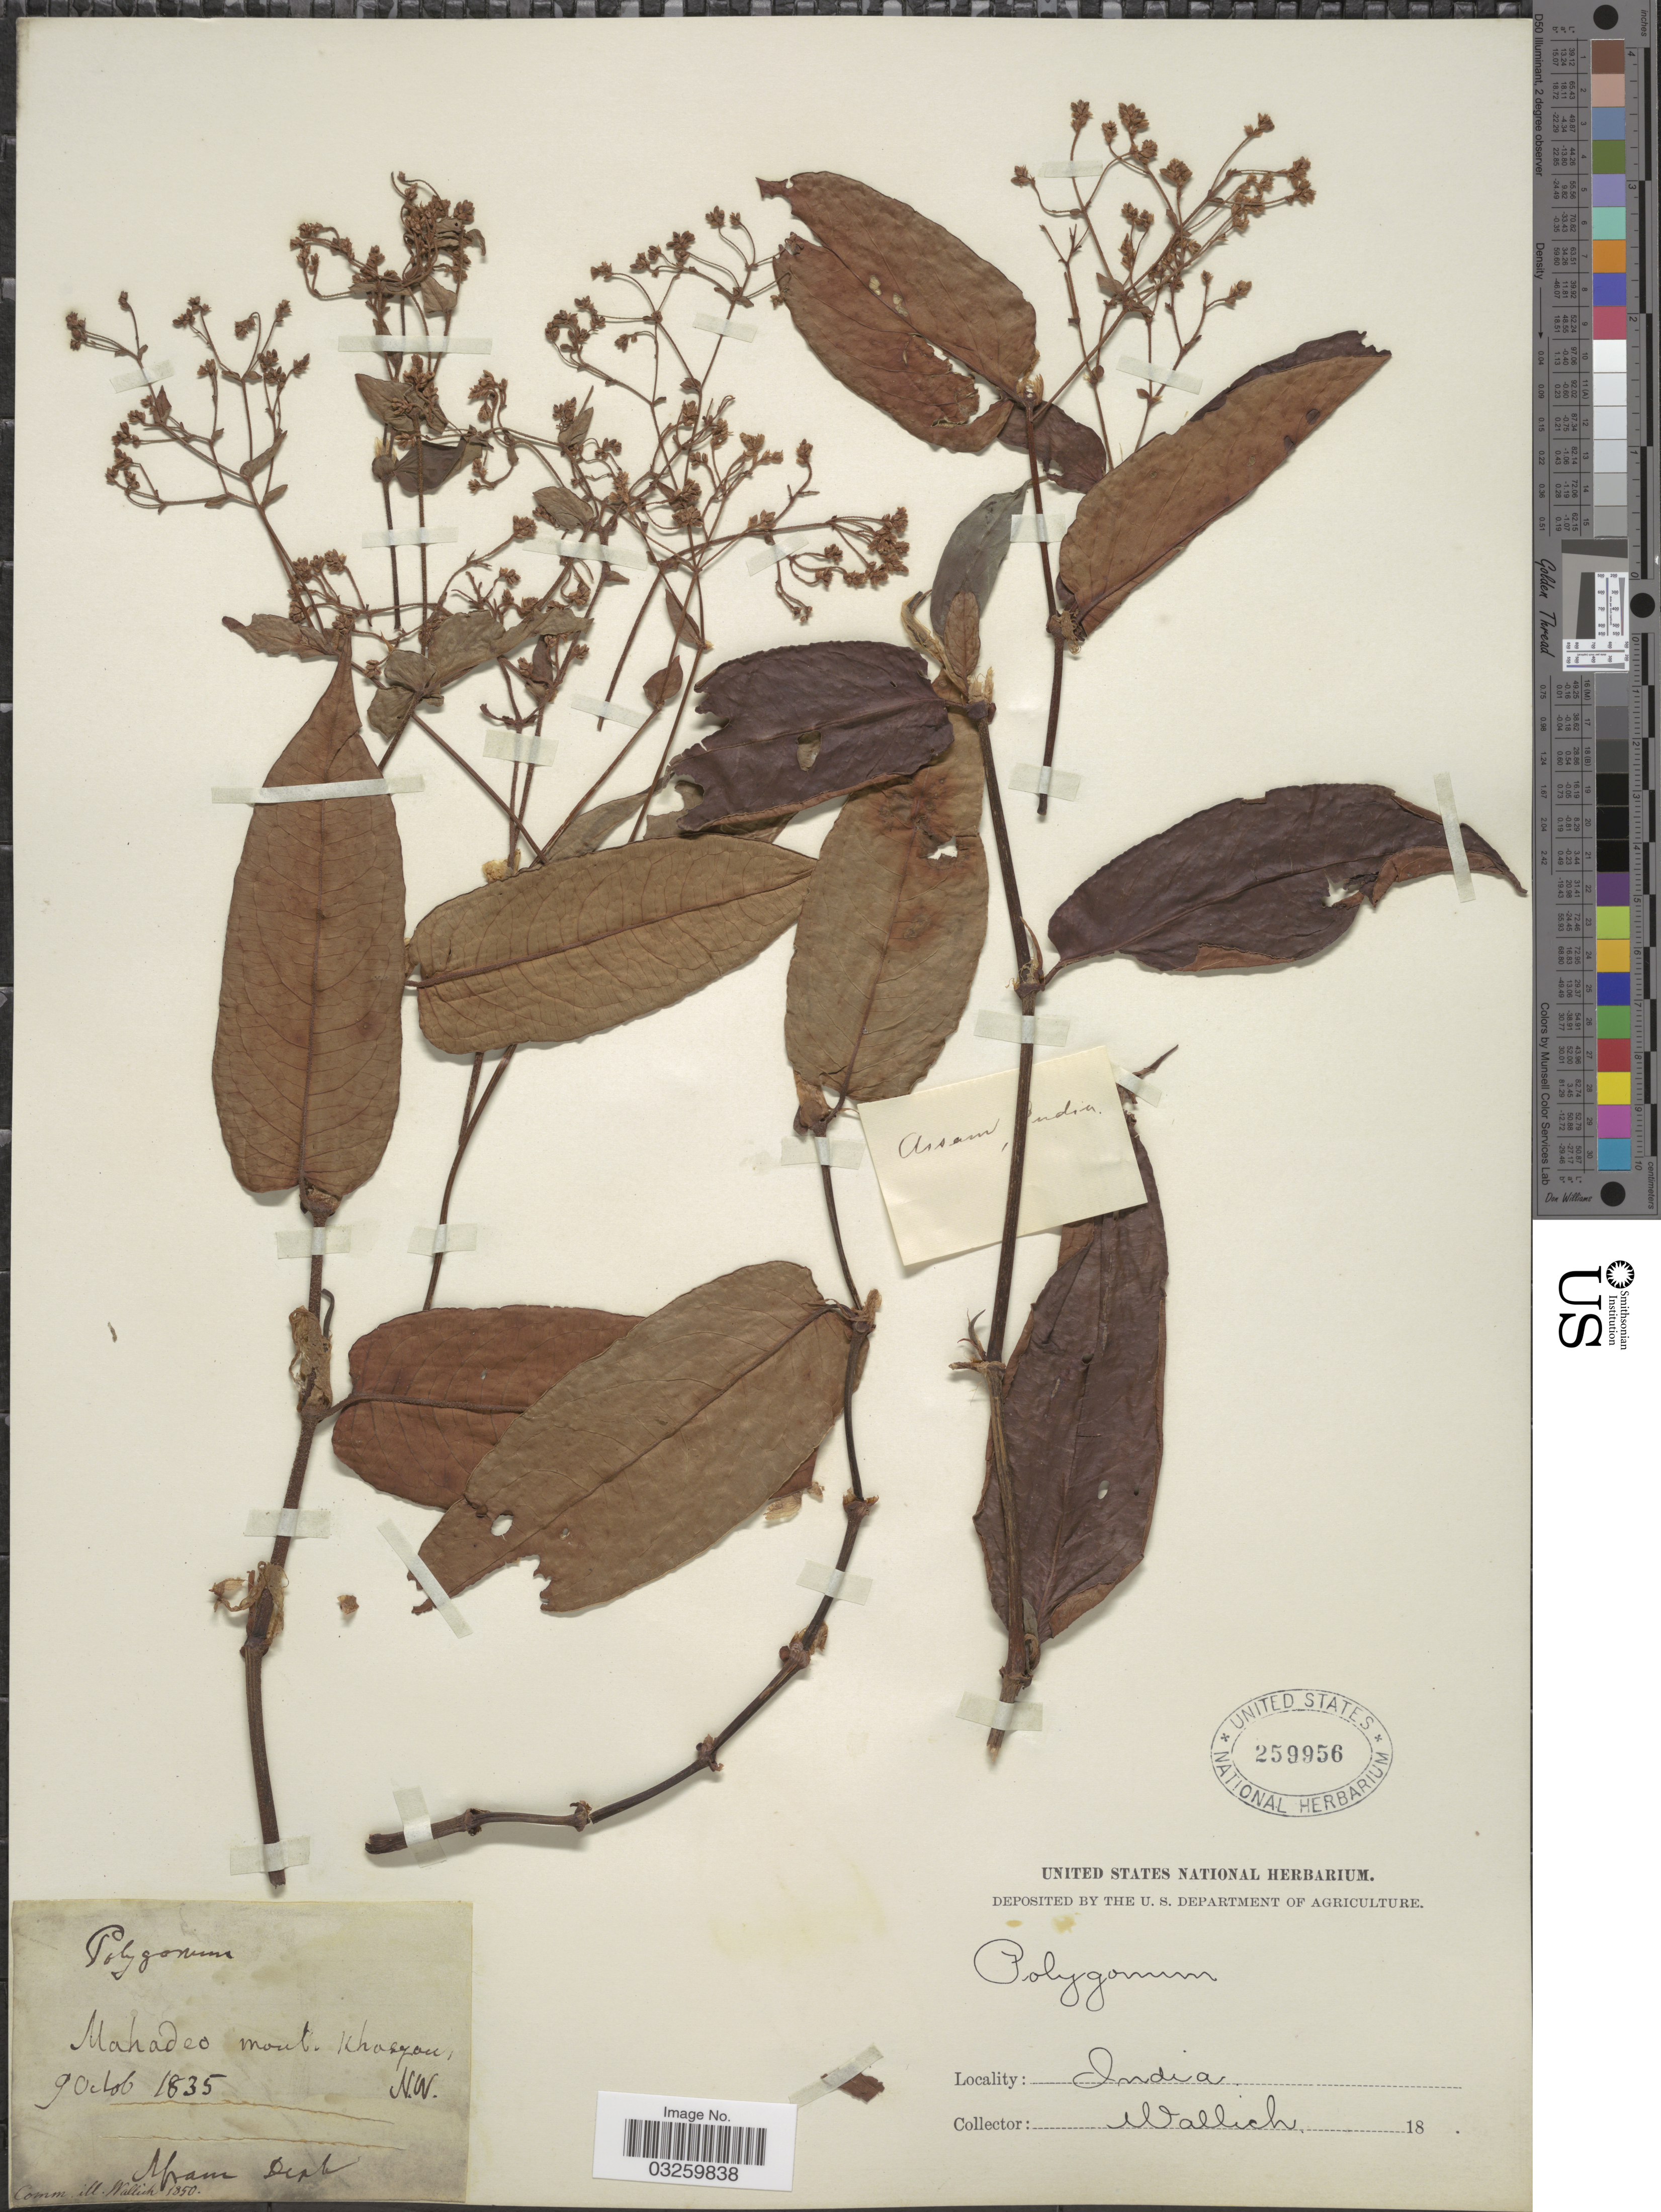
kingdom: Plantae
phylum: Tracheophyta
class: Magnoliopsida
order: Caryophyllales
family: Polygonaceae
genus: Polygonum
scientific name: Polygonum sp.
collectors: -- Wallich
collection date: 1835-10-09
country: India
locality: Mahadeo mont. Khaezou [interpreted] N.W. Assam Dept.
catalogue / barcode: US 259956